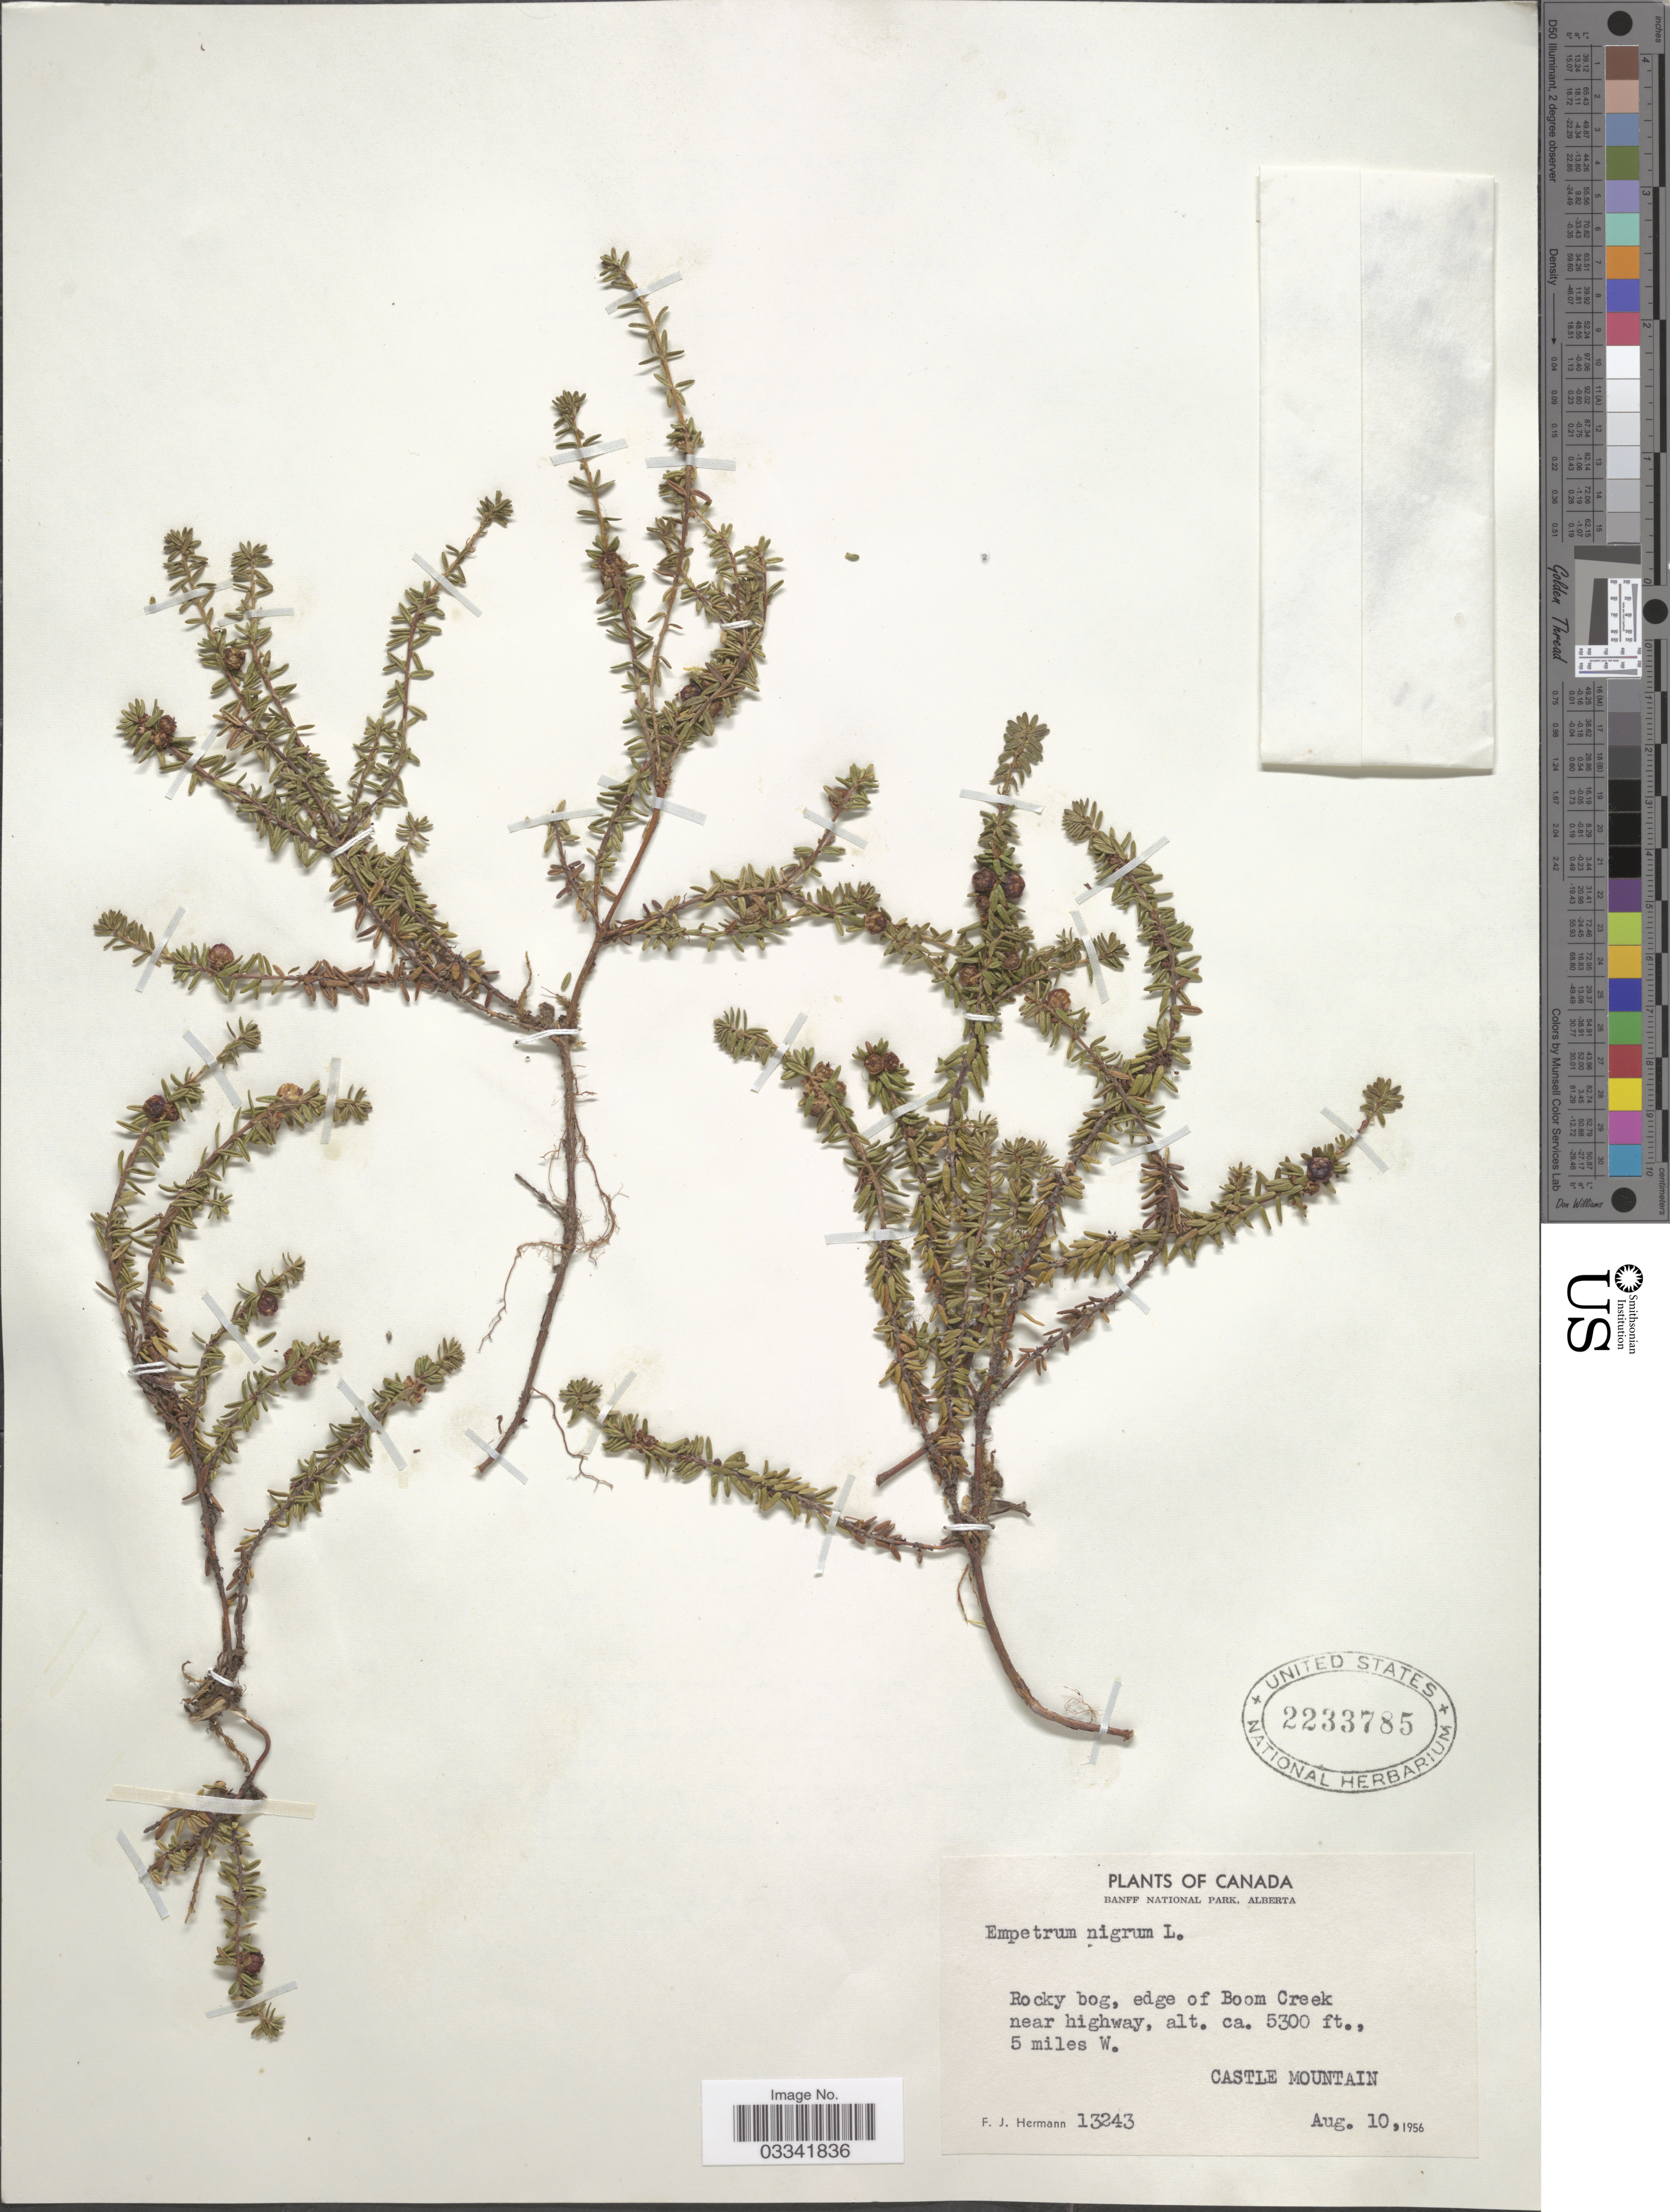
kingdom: Plantae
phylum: Tracheophyta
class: Magnoliopsida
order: Ericales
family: Ericaceae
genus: Empetrum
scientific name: Empetrum nigrum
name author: L.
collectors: F. J. Hermann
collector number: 13243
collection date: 1956-08-10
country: Canada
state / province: Alberta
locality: Banff National Park. Edge of Boom Creek near highway, 5 miles W. Castle Mountain.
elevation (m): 1615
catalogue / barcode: US 2233785